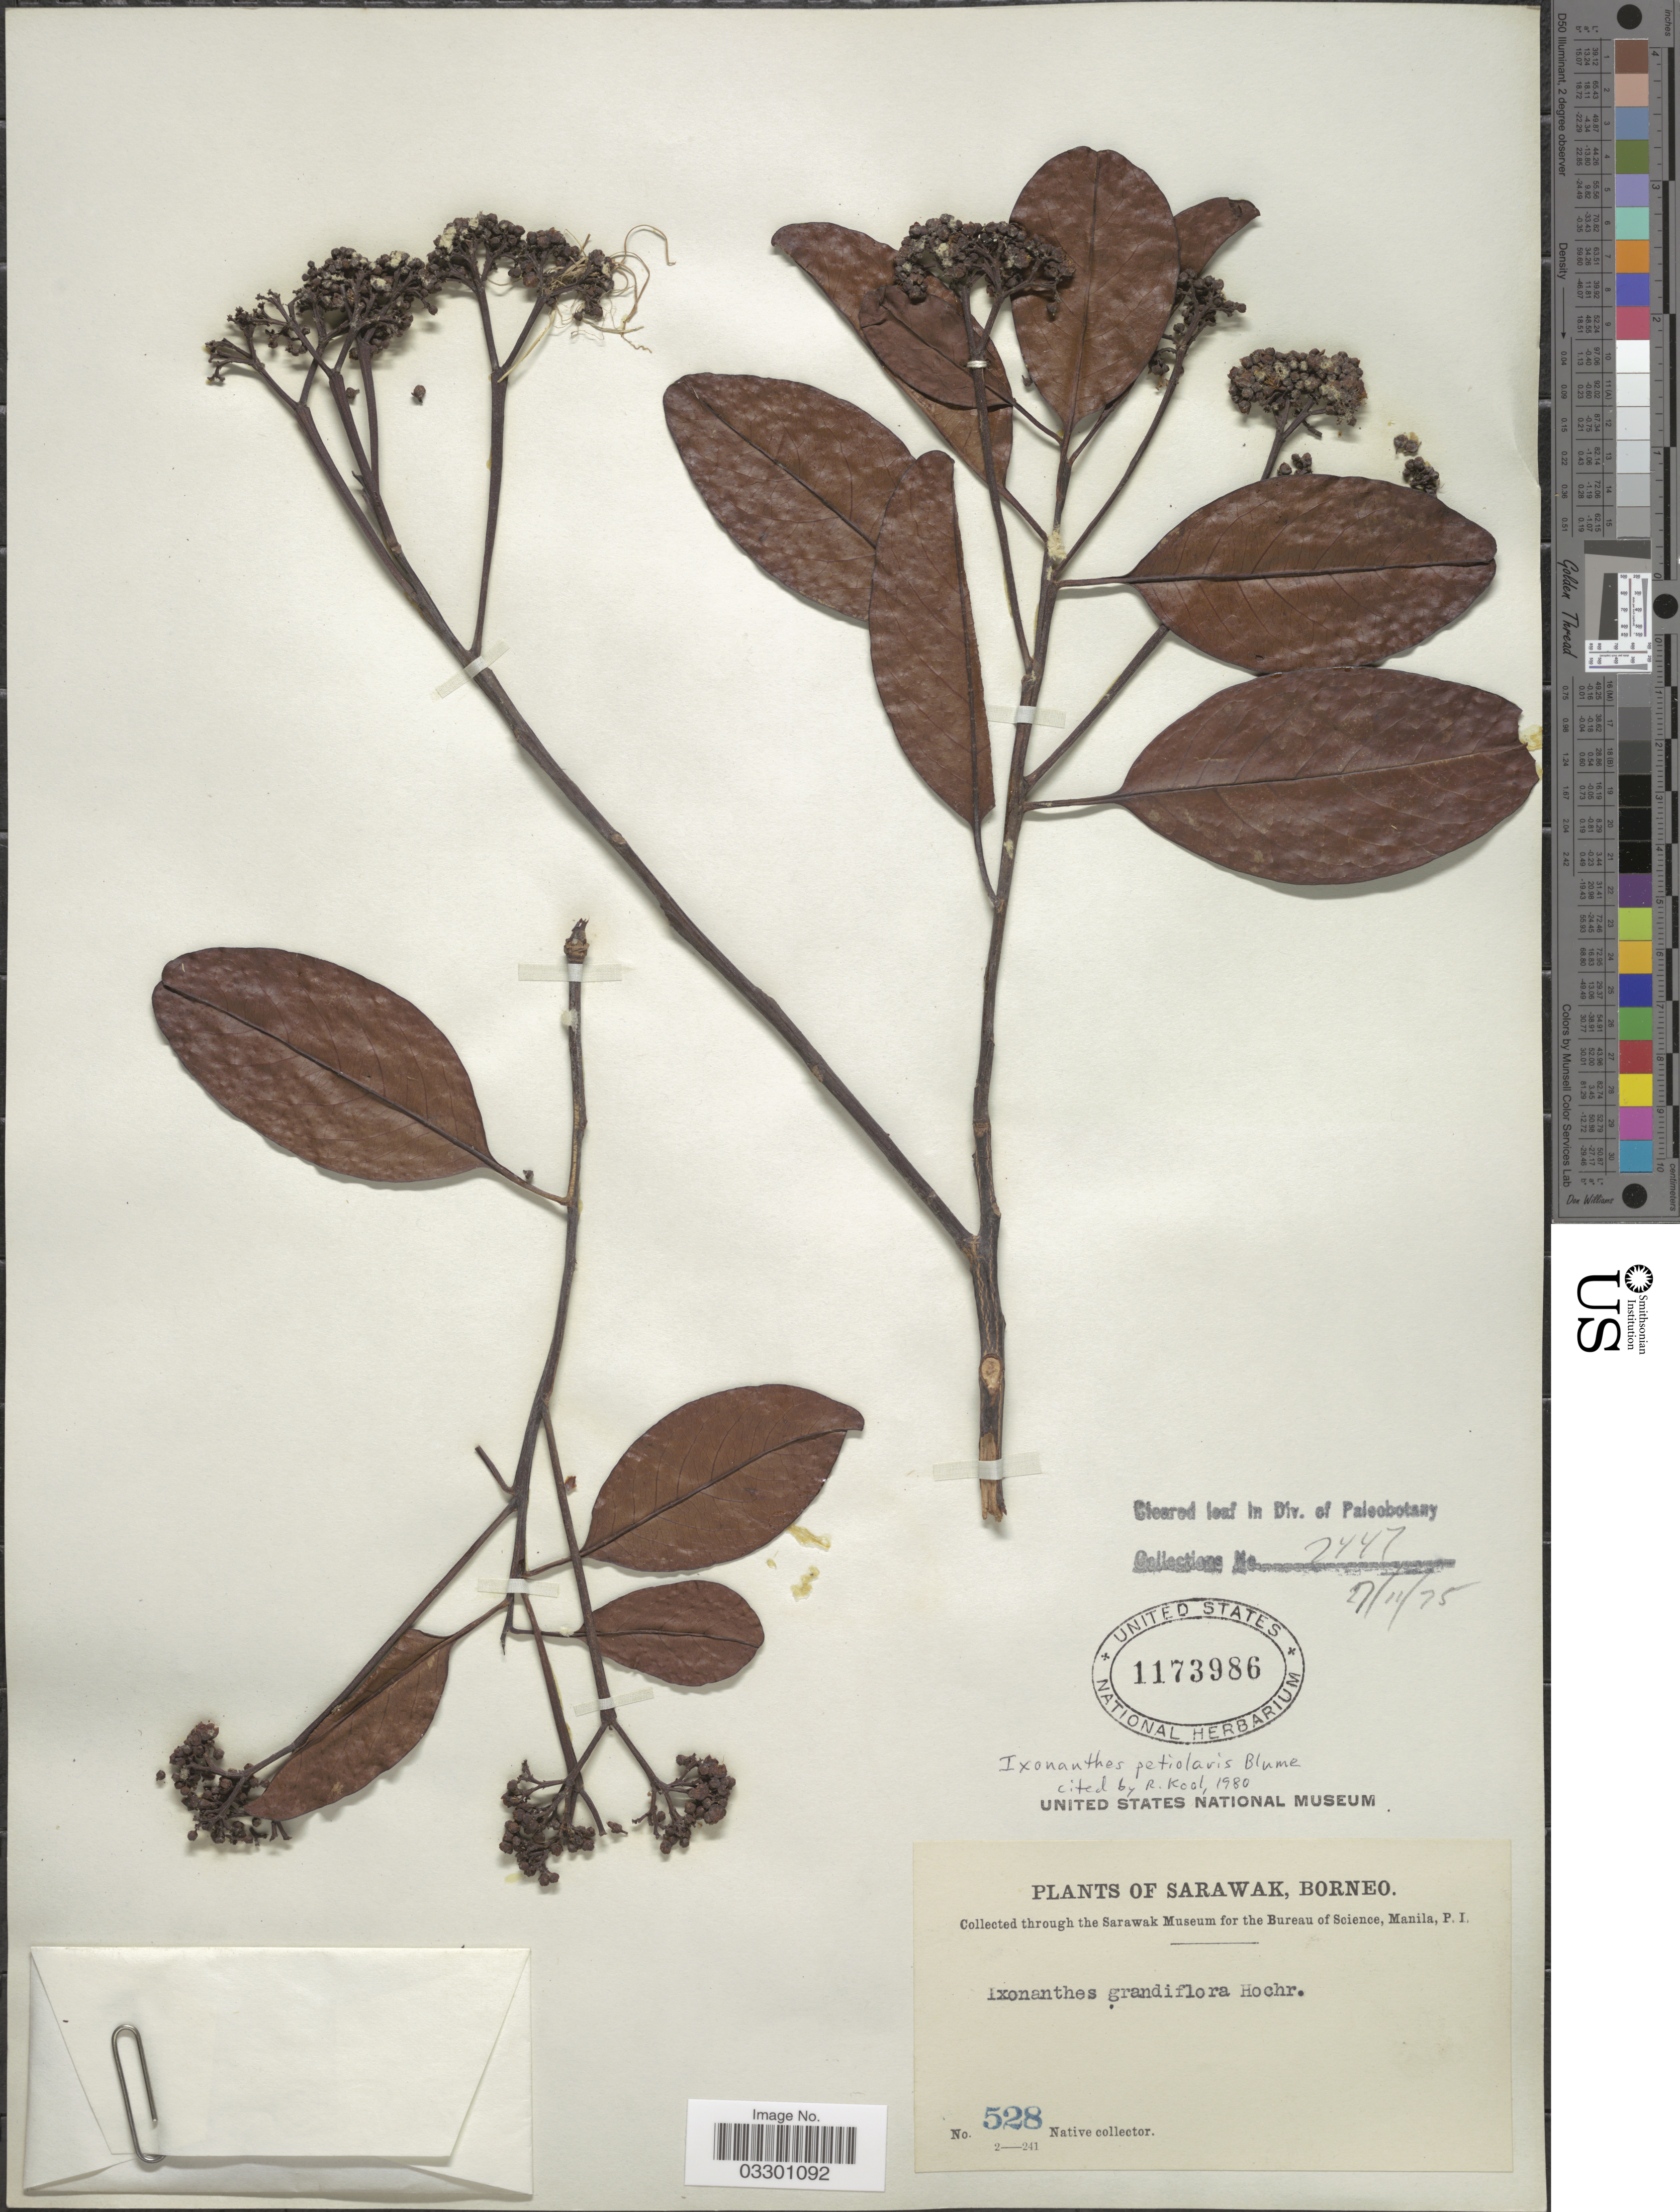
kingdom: Plantae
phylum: Tracheophyta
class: Magnoliopsida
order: Malpighiales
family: Ixonanthaceae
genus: Ixonanthes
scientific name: Ixonanthes petiolaris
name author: Blume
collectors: Native collector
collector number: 528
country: Malaysia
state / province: Sarawak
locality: Borneo.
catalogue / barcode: US 1173986